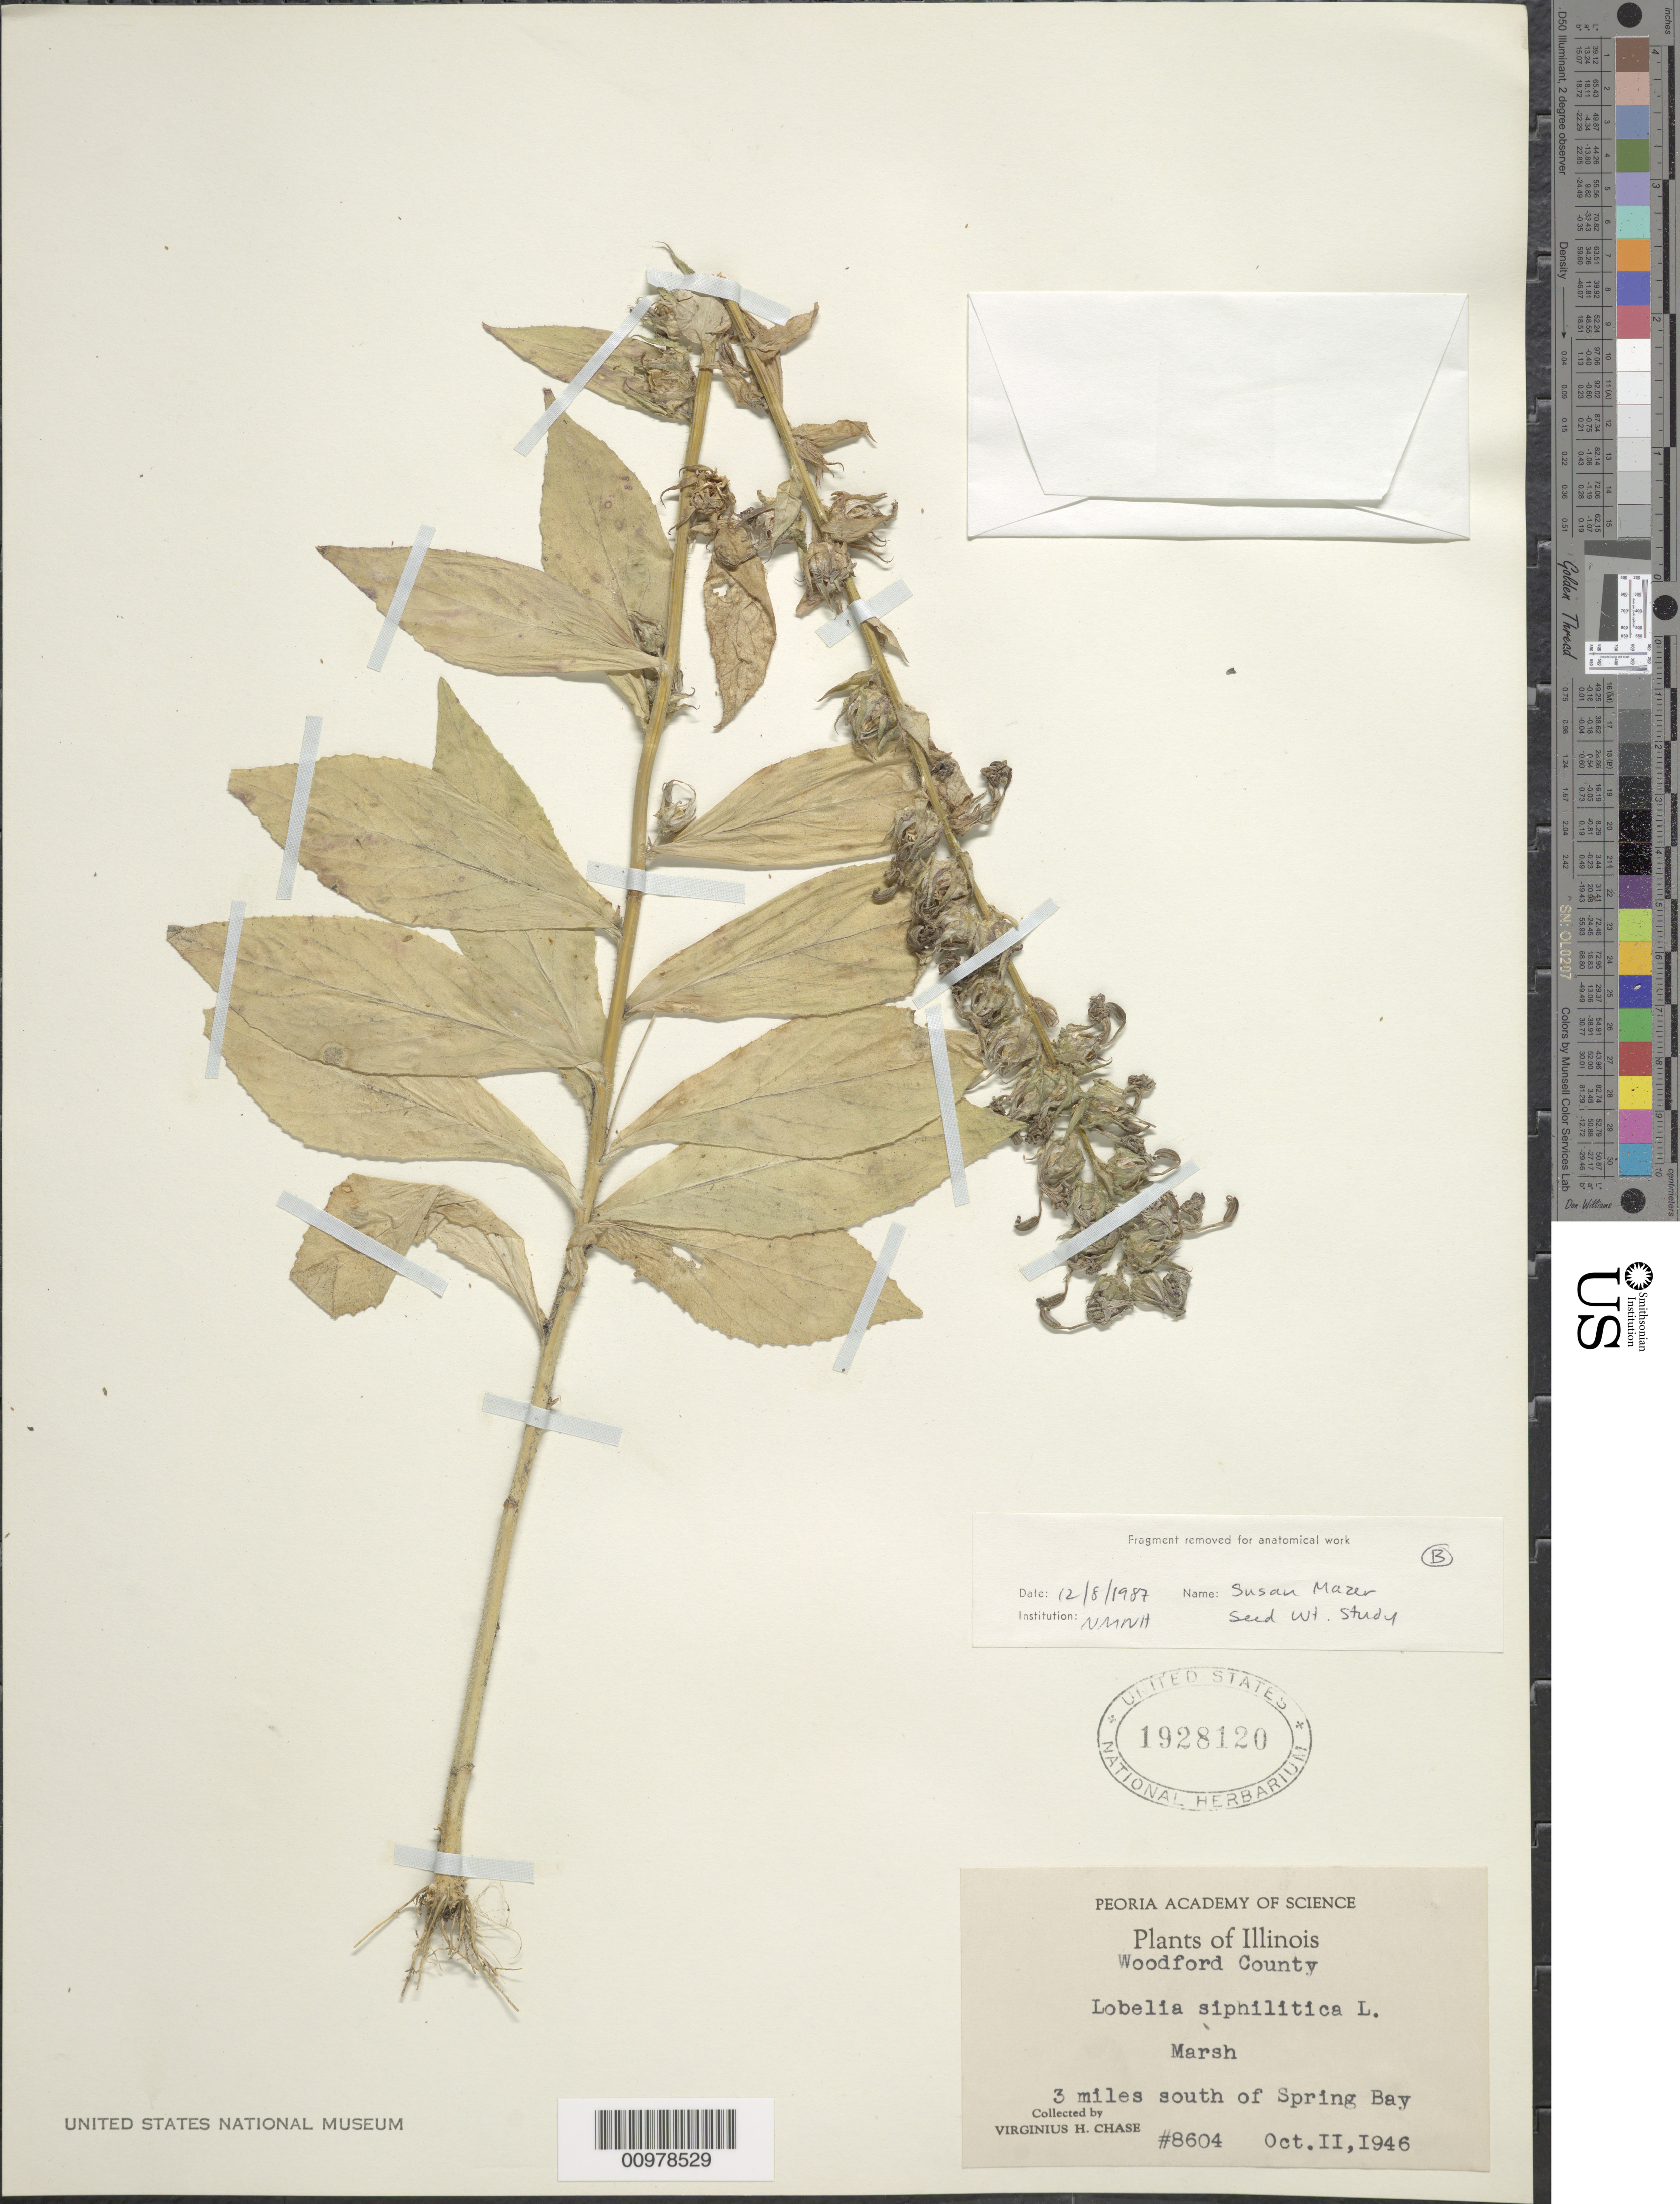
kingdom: Plantae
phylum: Tracheophyta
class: Magnoliopsida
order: Asterales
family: Campanulaceae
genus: Lobelia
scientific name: Lobelia siphilitica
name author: L.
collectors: Ada Hayden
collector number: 3699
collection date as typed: Aug. 18, 1934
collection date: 1934-08-18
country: United States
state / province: iowa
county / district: Clay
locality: outlet of Lost Island Lake, Freeman Twp., Sec. 11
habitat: wet meadow, silty clay loam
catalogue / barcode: US 1928120